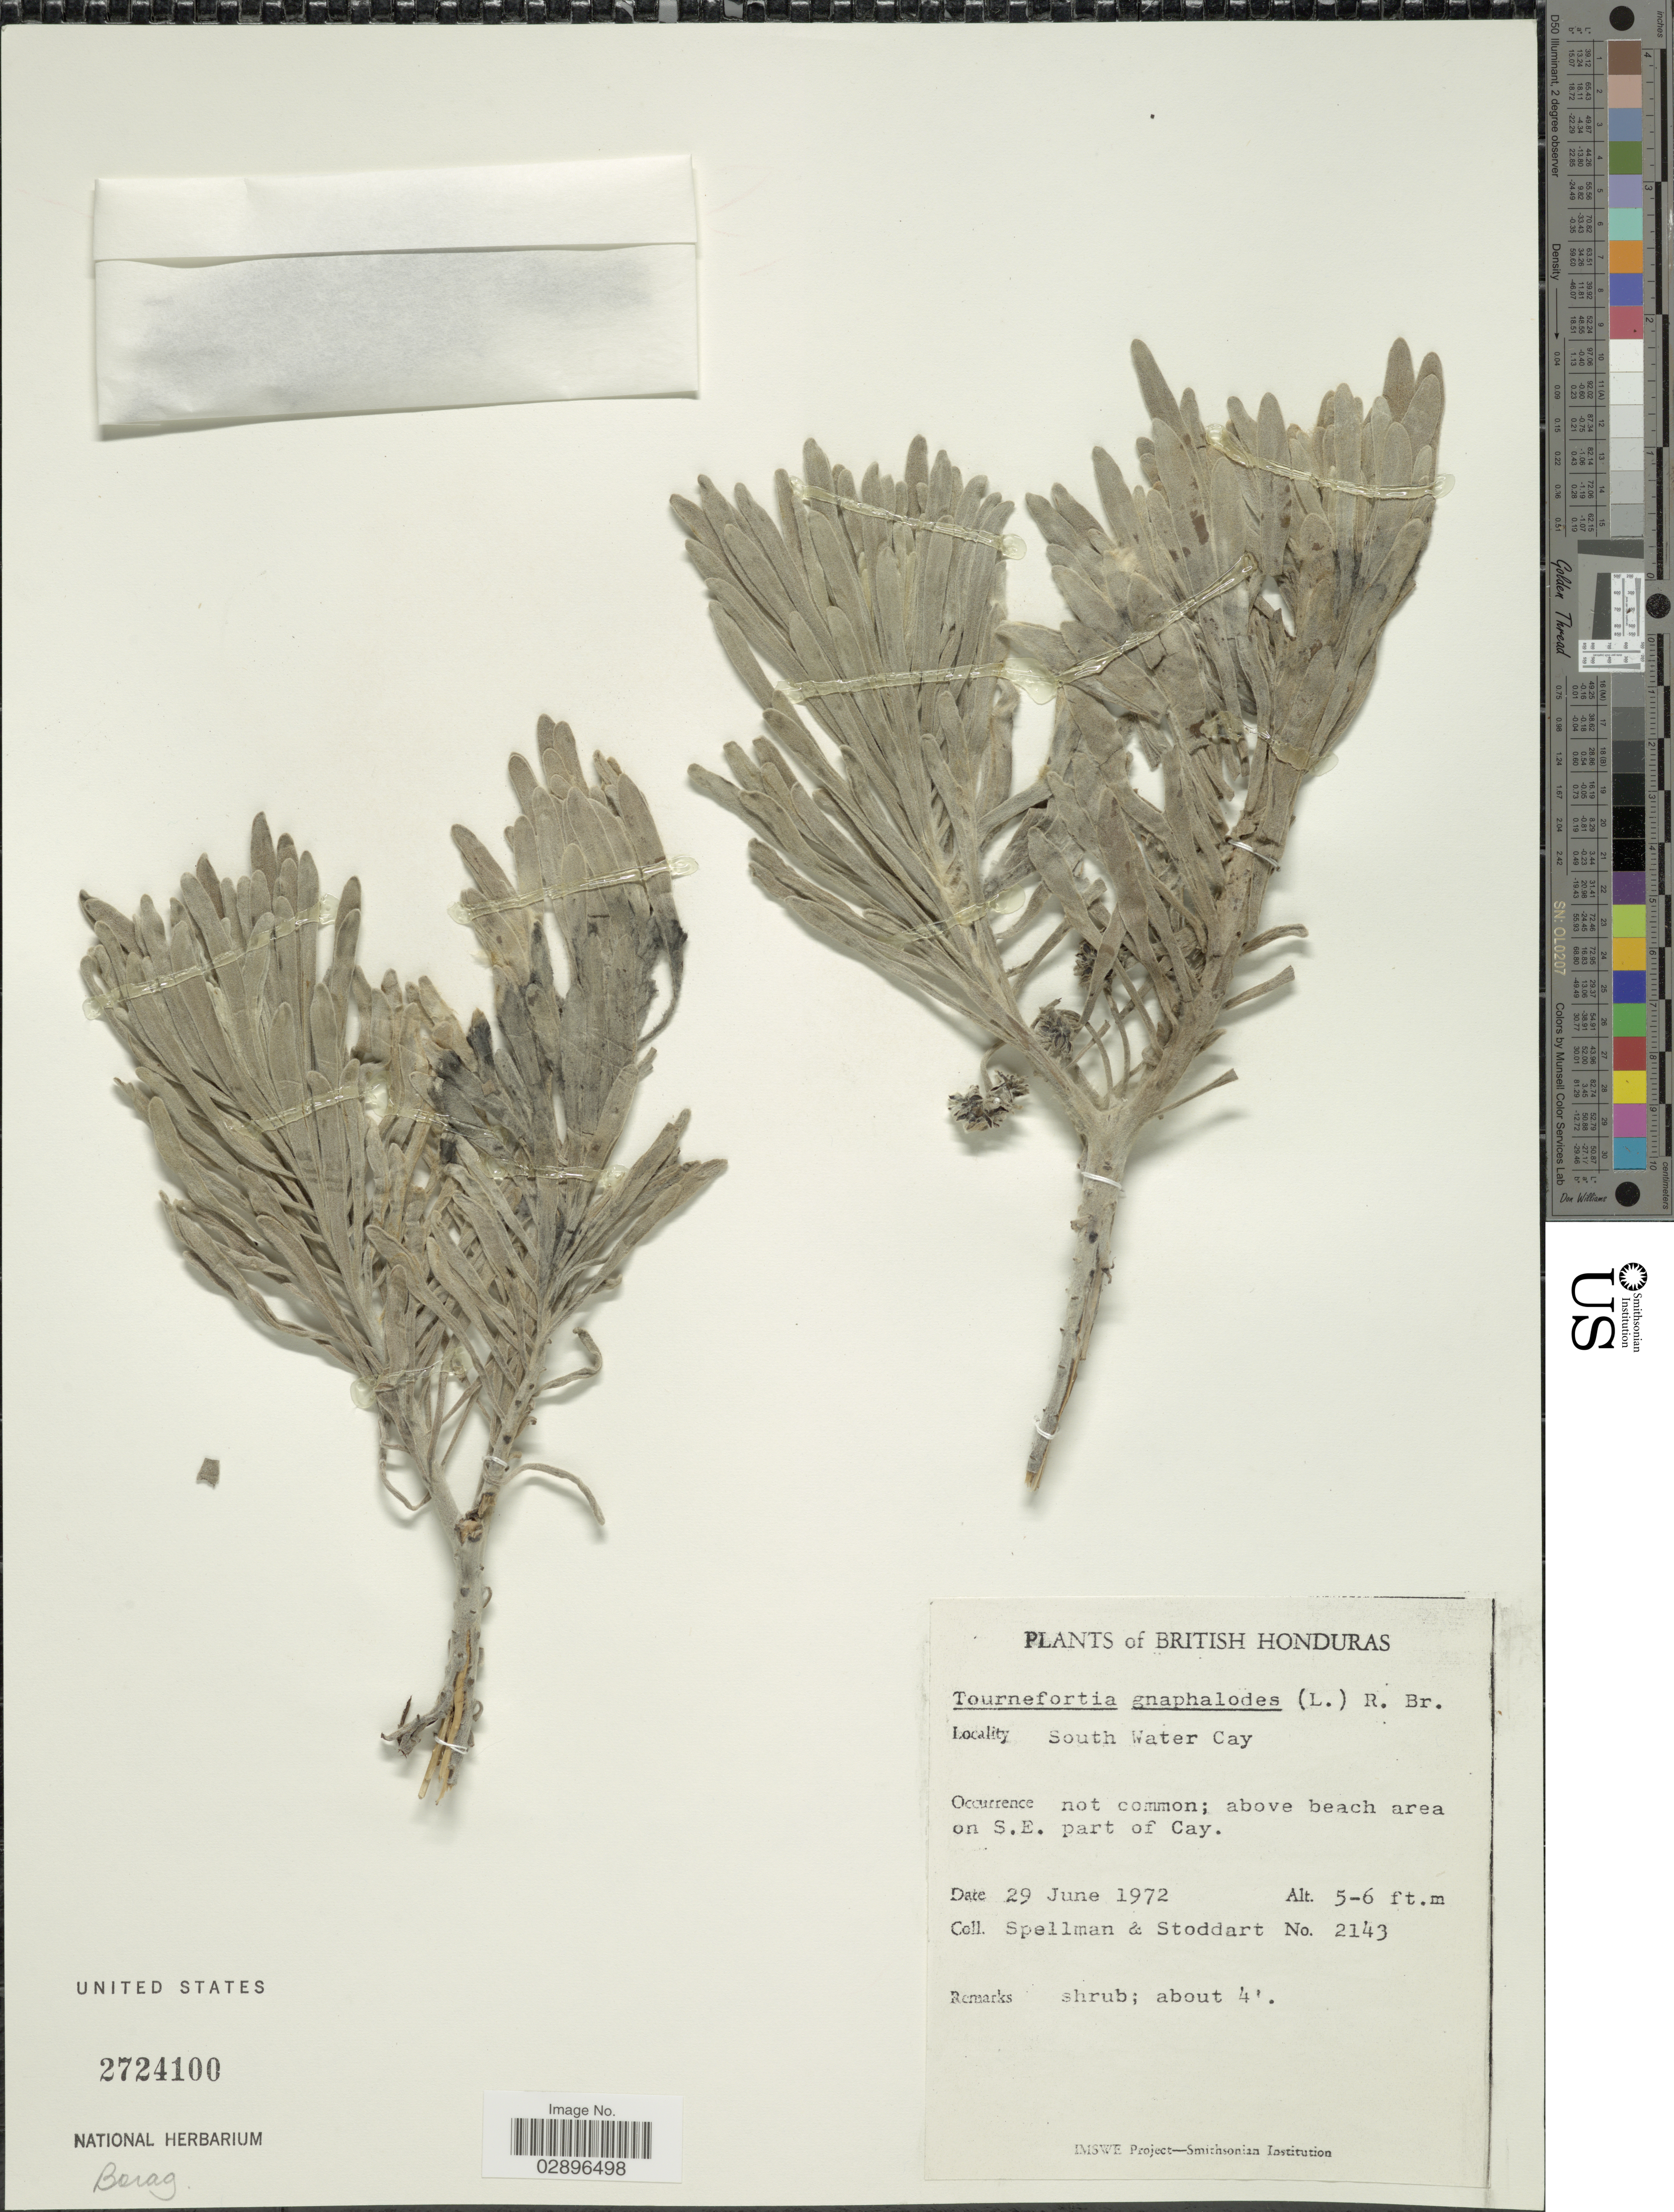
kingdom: Plantae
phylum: Tracheophyta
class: Magnoliopsida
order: Boraginales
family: Heliotropiaceae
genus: Tournefortia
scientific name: Tournefortia gnaphalodes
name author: (L.) R. Br.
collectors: Spellman, -- & -. Stoddart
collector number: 2143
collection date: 1972-06-29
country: Belize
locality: British Honduras. South Water Cay.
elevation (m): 2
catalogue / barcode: US 2724100